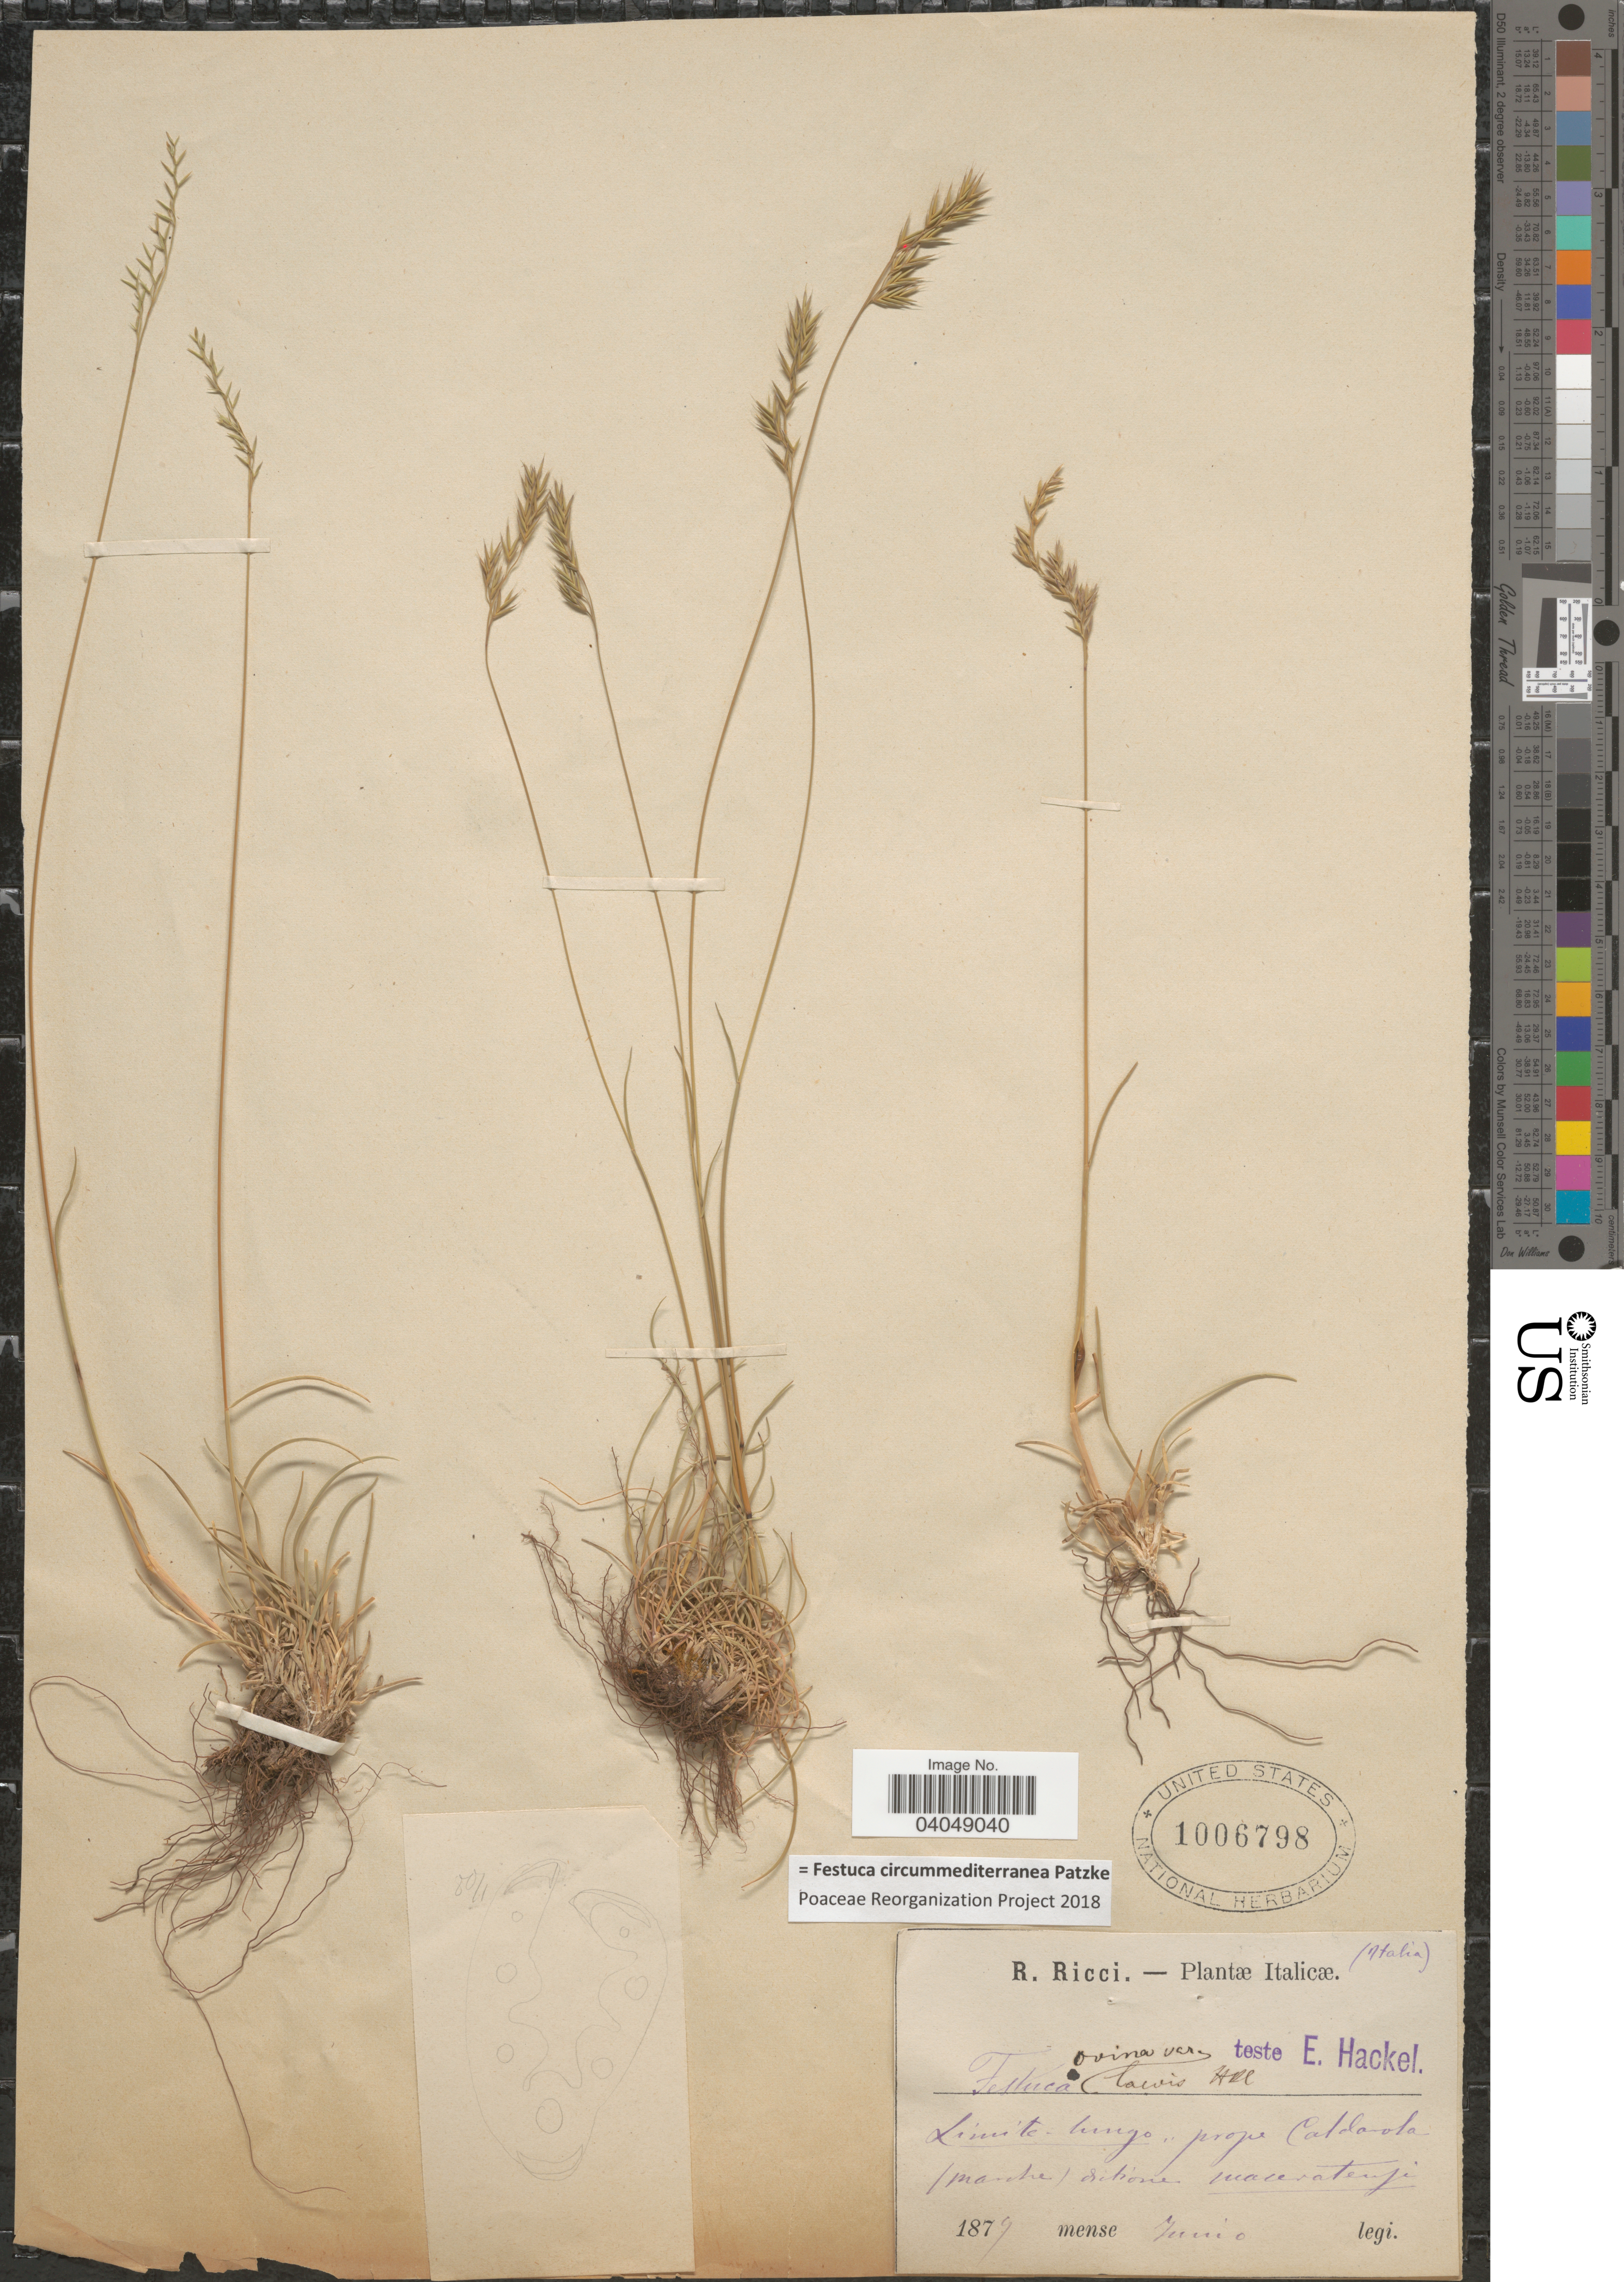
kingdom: Plantae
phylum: Tracheophyta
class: Liliopsida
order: Poales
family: Poaceae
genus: Festuca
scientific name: Festuca circummediterranea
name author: Patzke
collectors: R. Ricci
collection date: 1879-06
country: Italy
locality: Italicæ. (Italia). Limite lungo, prope Caldoola (manche) ditione maceratengi. [interpreted]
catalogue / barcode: US 1006798